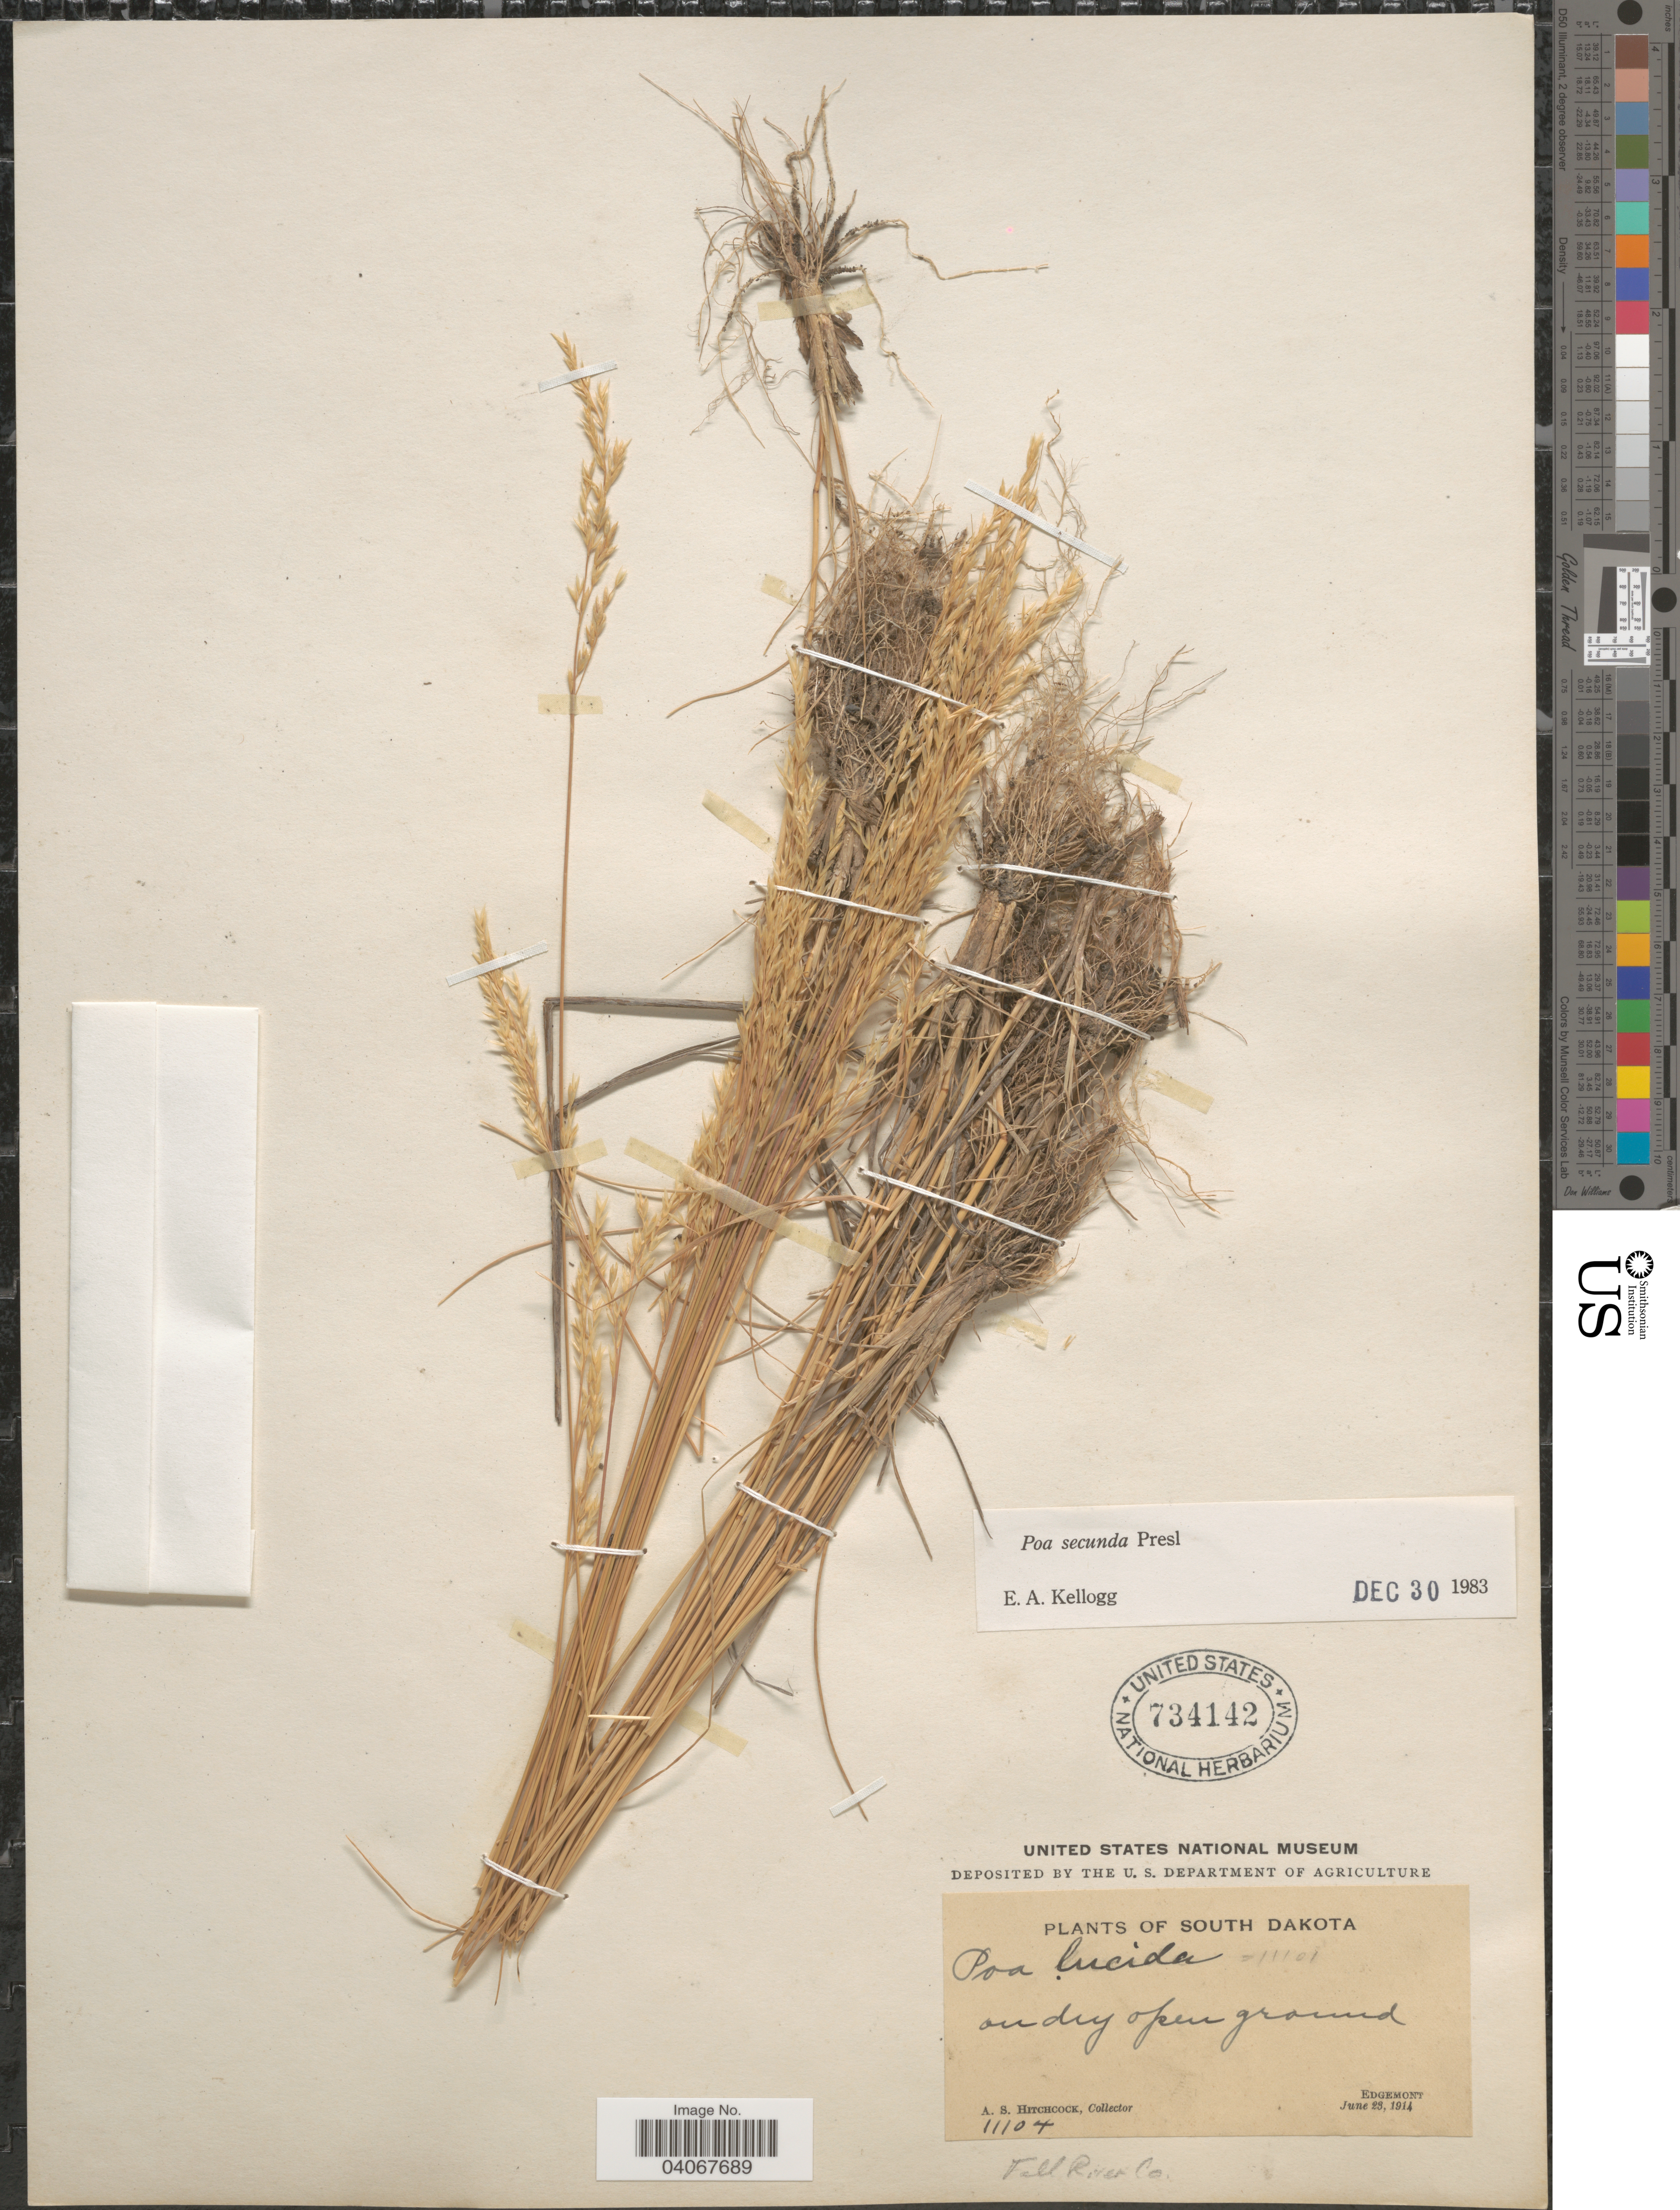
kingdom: Plantae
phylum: Tracheophyta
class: Liliopsida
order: Poales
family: Poaceae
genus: Poa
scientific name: Poa secunda subsp. secunda var. secunda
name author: J. Presl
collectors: A. S. Hitchcock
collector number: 11104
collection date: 1914-06-23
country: United States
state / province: South Dakota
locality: Edgemont. Fall River Co.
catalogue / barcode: US 734142